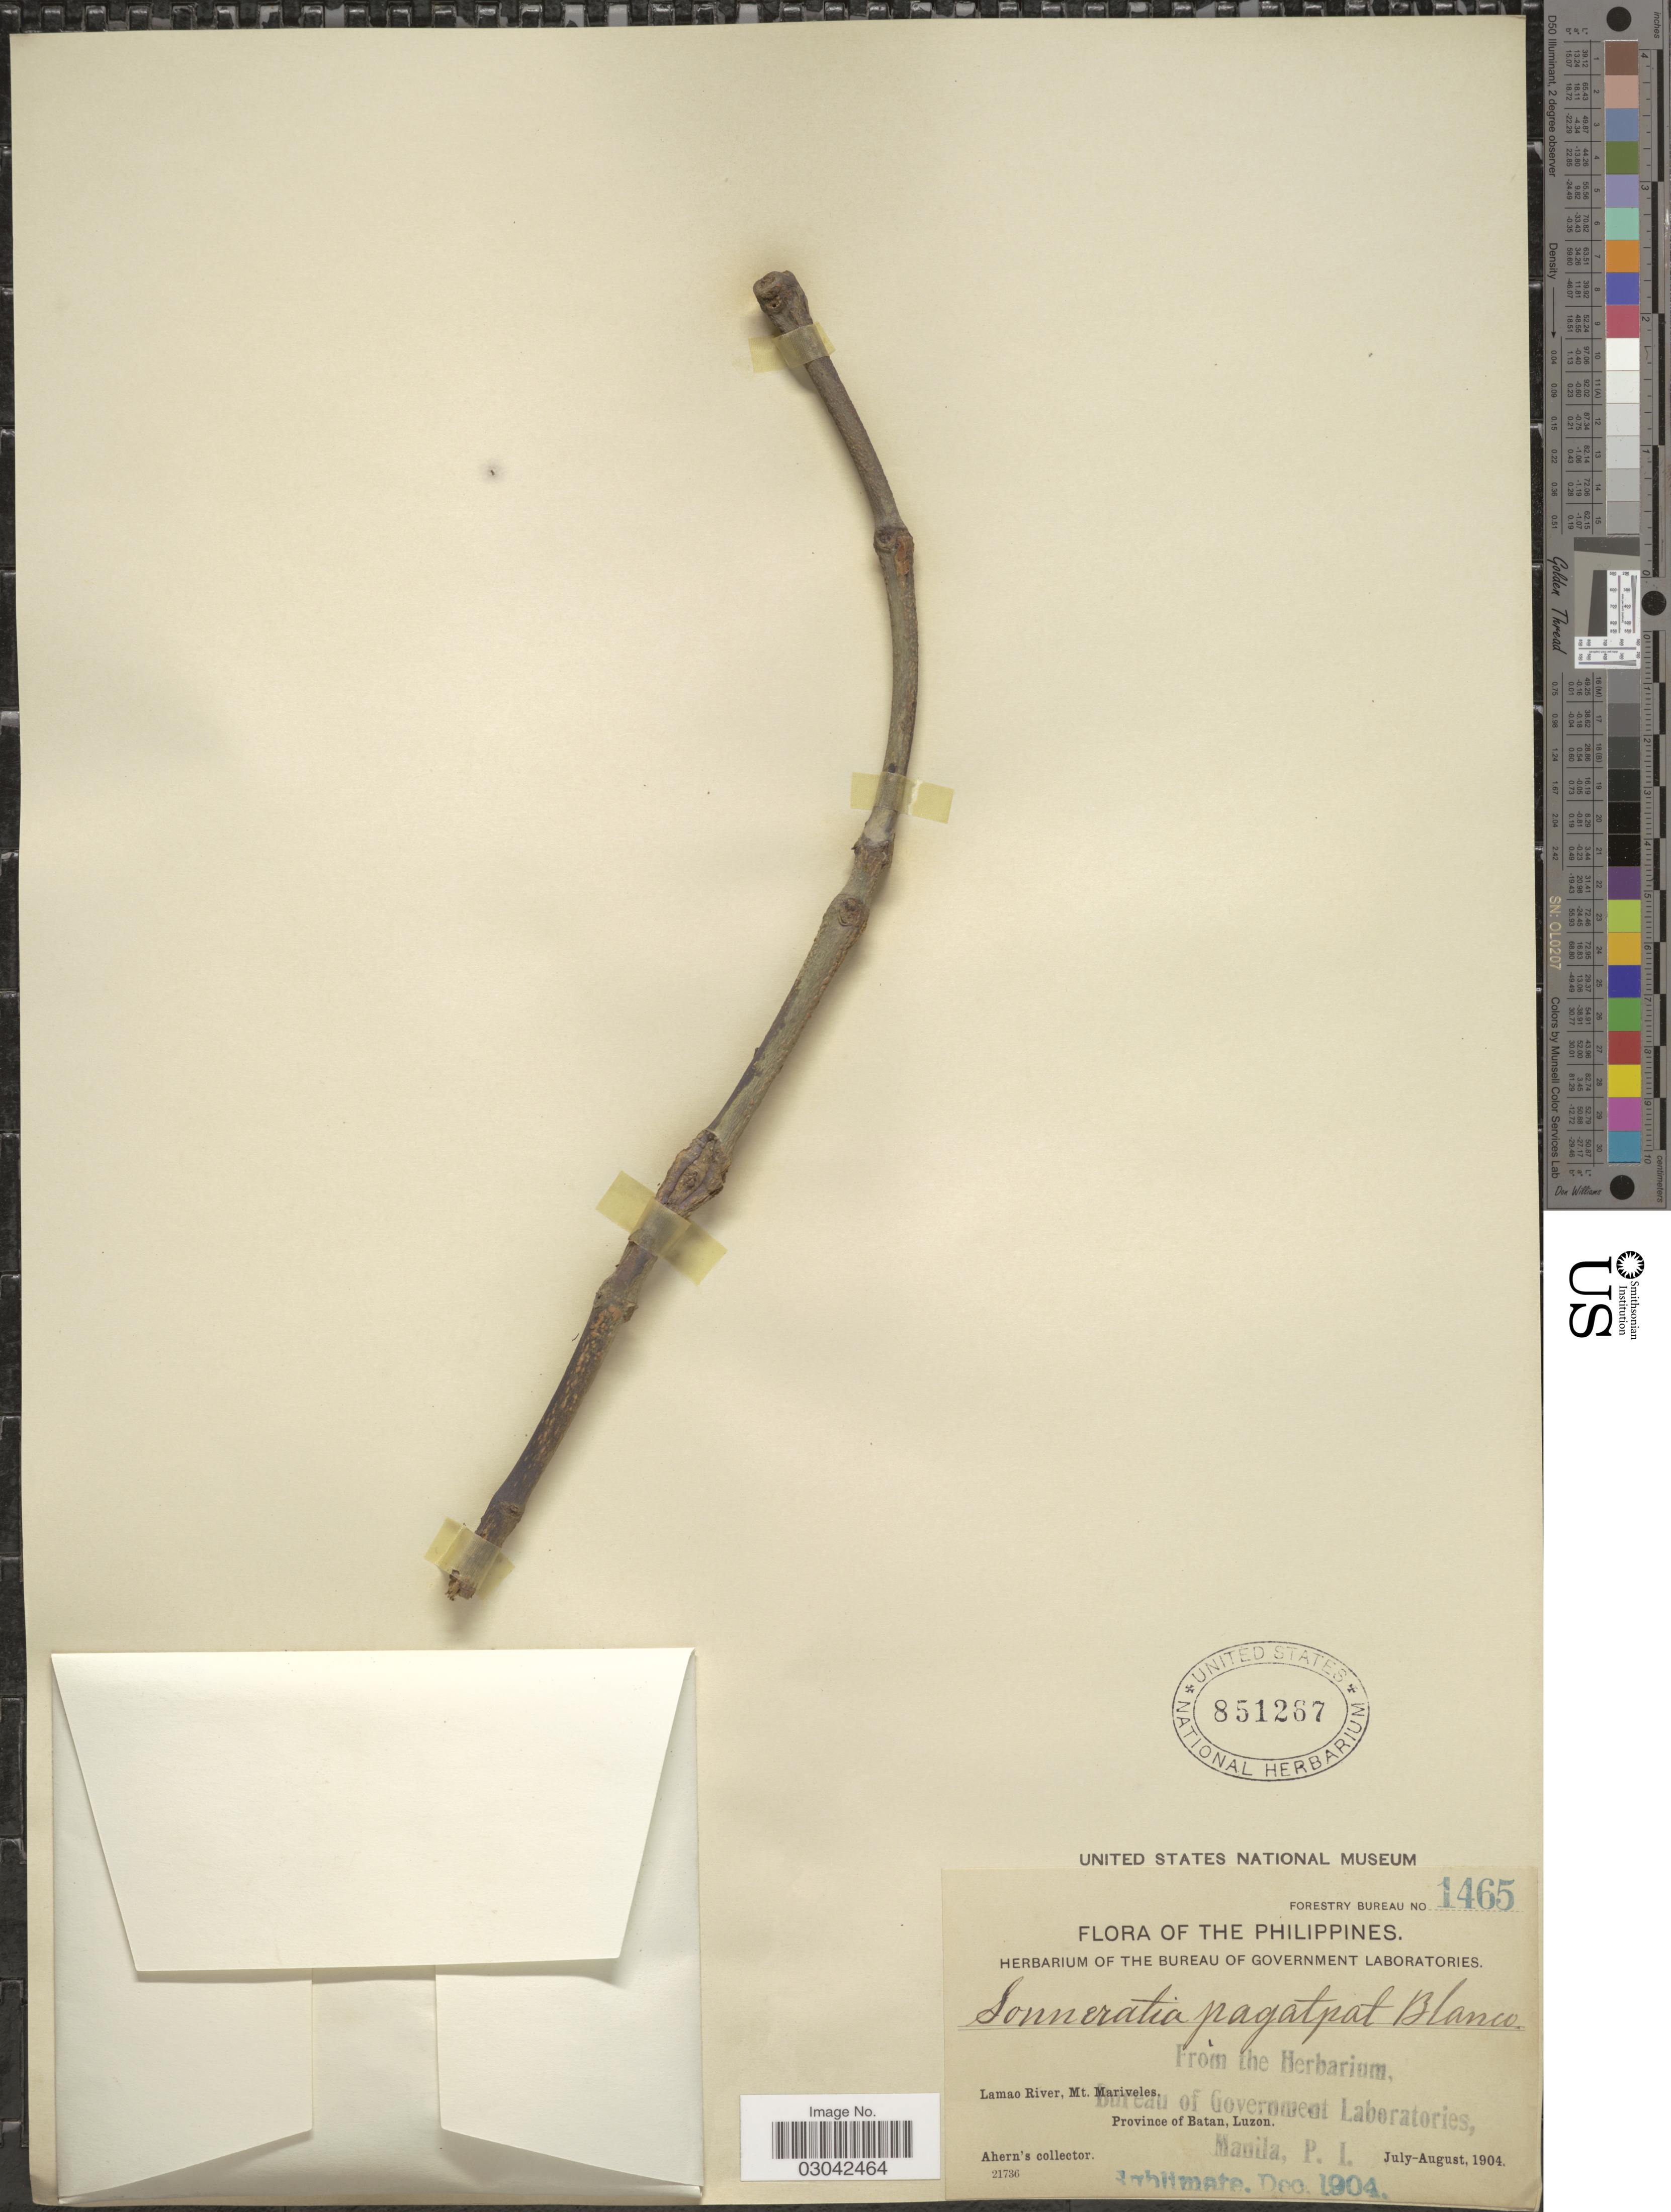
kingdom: Plantae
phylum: Tracheophyta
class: Magnoliopsida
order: Myrtales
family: Lythraceae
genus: Sonneratia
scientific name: Sonneratia pagatpat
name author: Blanco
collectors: Ahern's collector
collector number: Forestry Bureau1465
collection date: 1904-07/1904-08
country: Philippines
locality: Lamao River, Mt. Mariveles. Province of Batan, Luzon.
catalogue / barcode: US 851267